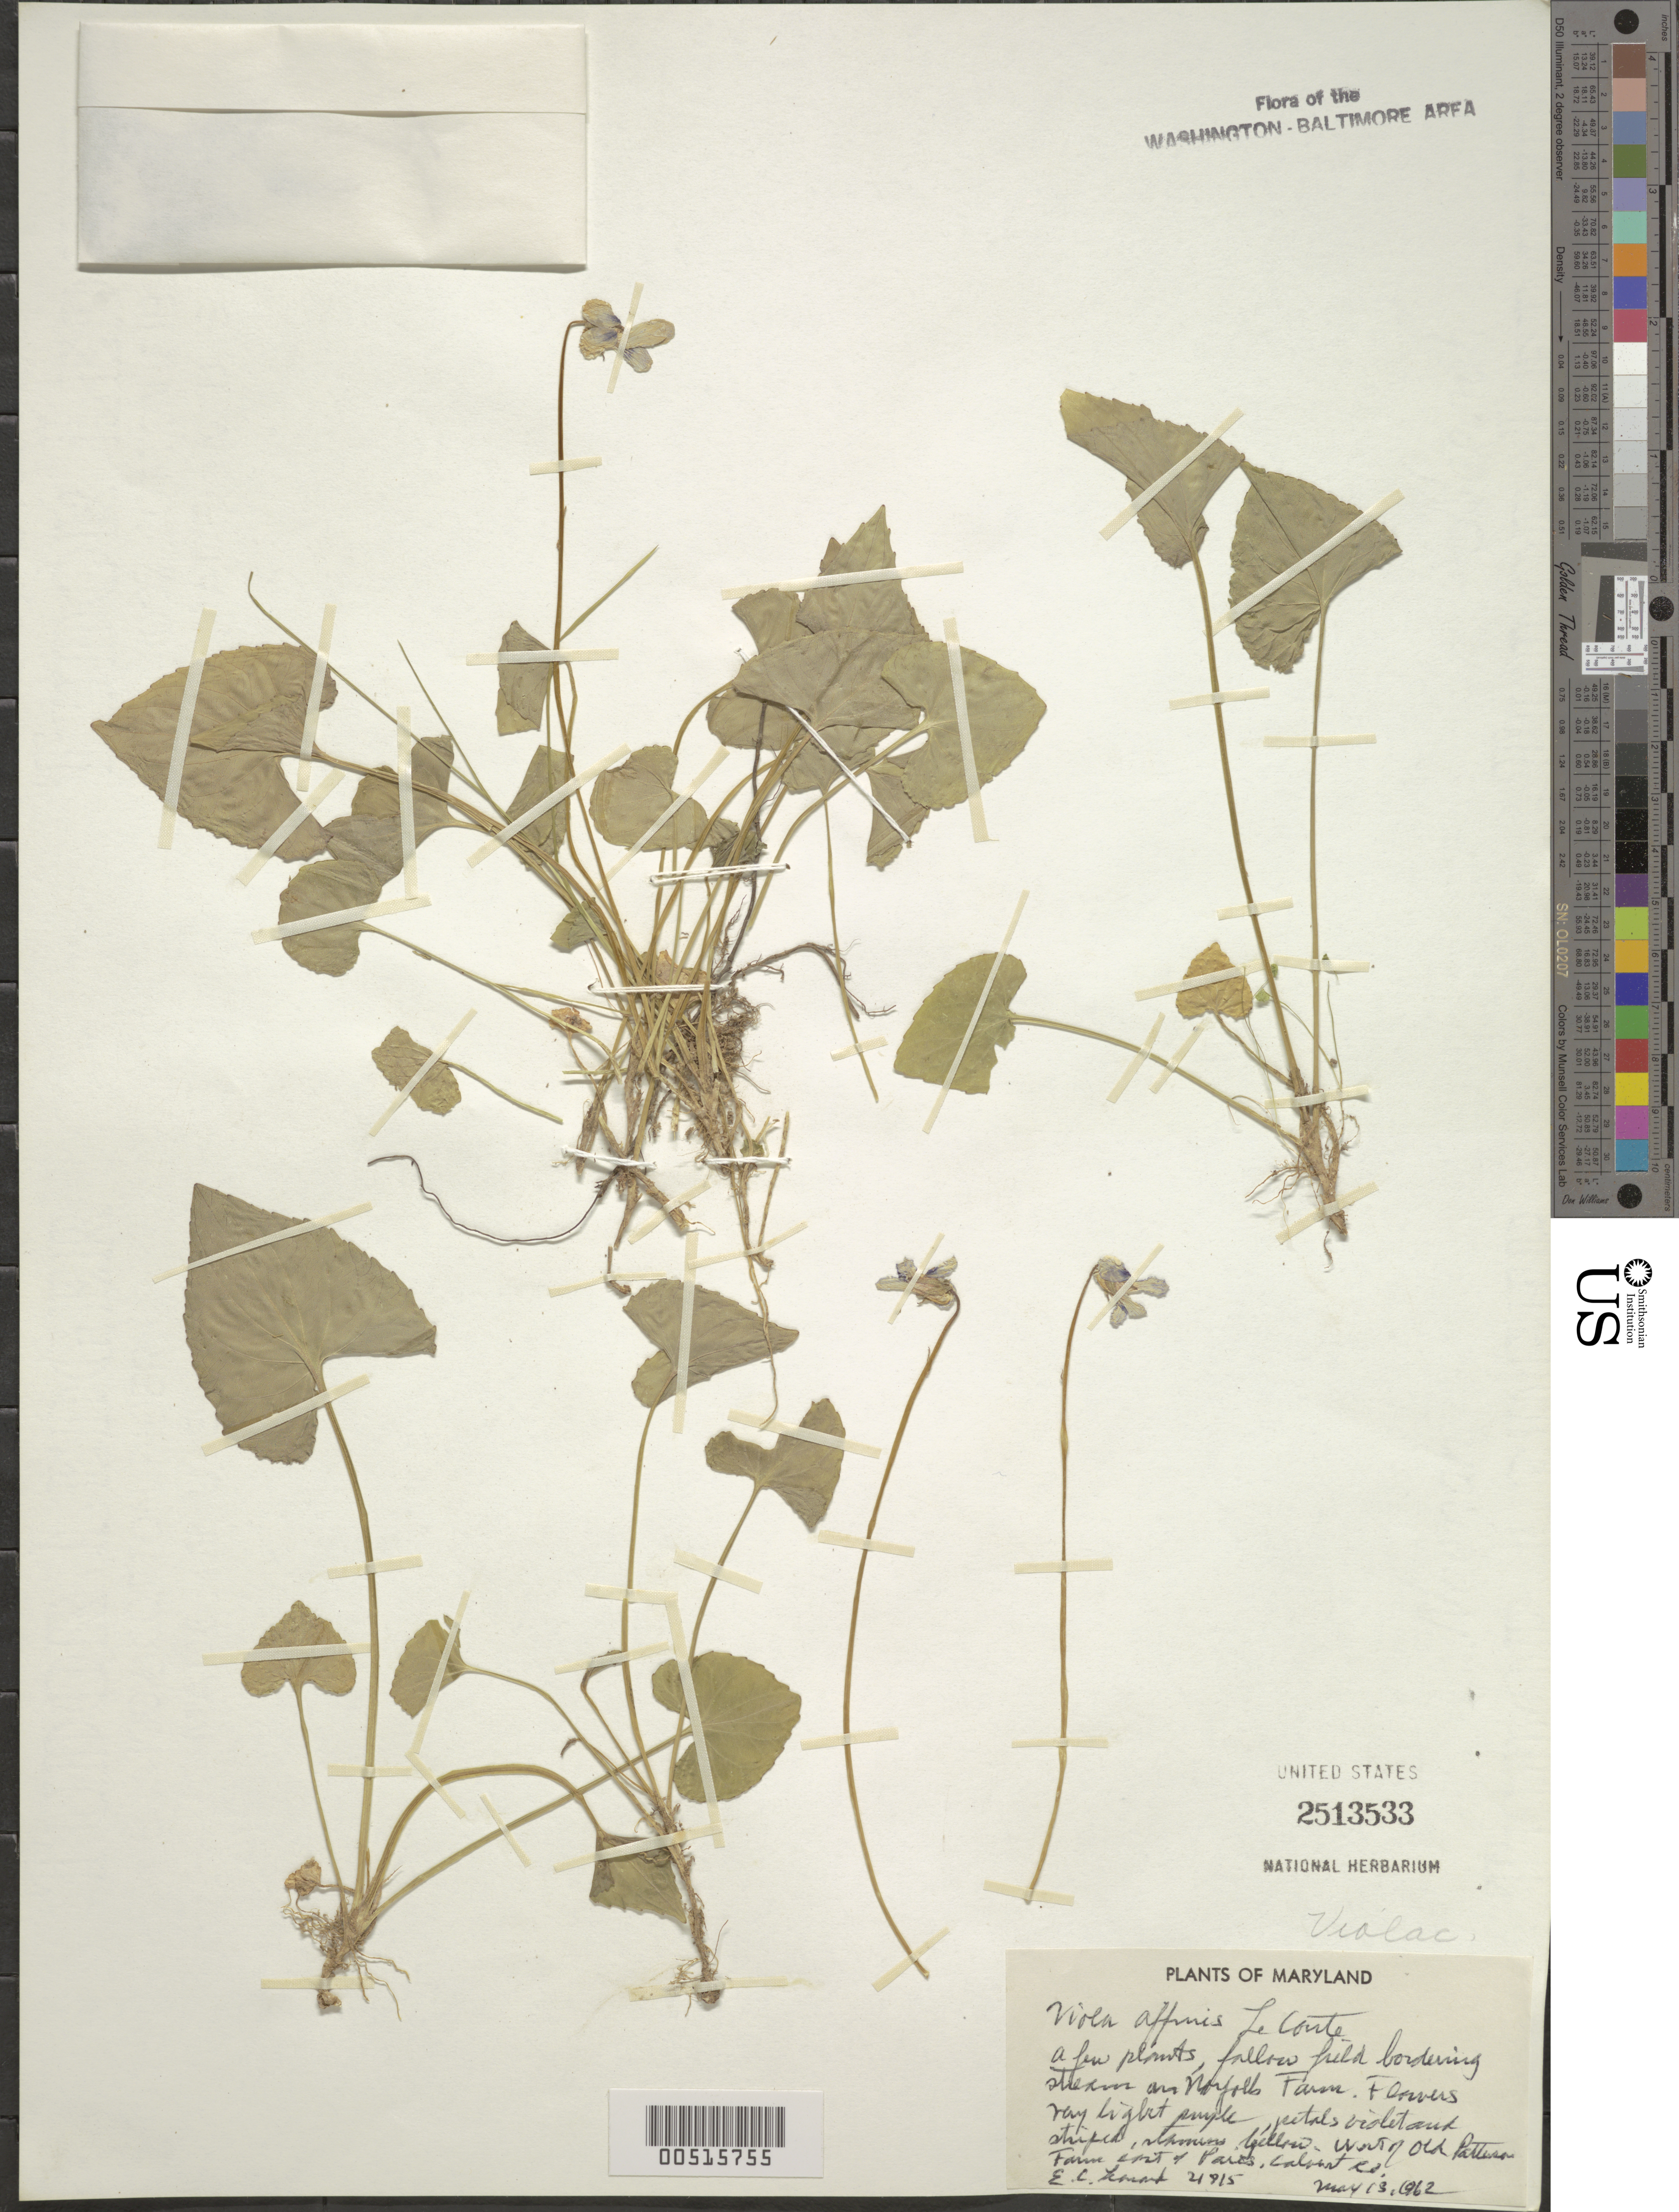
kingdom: Plantae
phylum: Tracheophyta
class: Magnoliopsida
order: Malpighiales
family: Violaceae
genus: Viola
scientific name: Viola sororia var. affinis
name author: (LeConte) McKinney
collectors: E. C. Leonard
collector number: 21815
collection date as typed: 13 May 1962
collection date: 1962-05-13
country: United States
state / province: Maryland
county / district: Calvert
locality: Paris, E of, W of Old Patterson Farm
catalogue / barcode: US 2513533